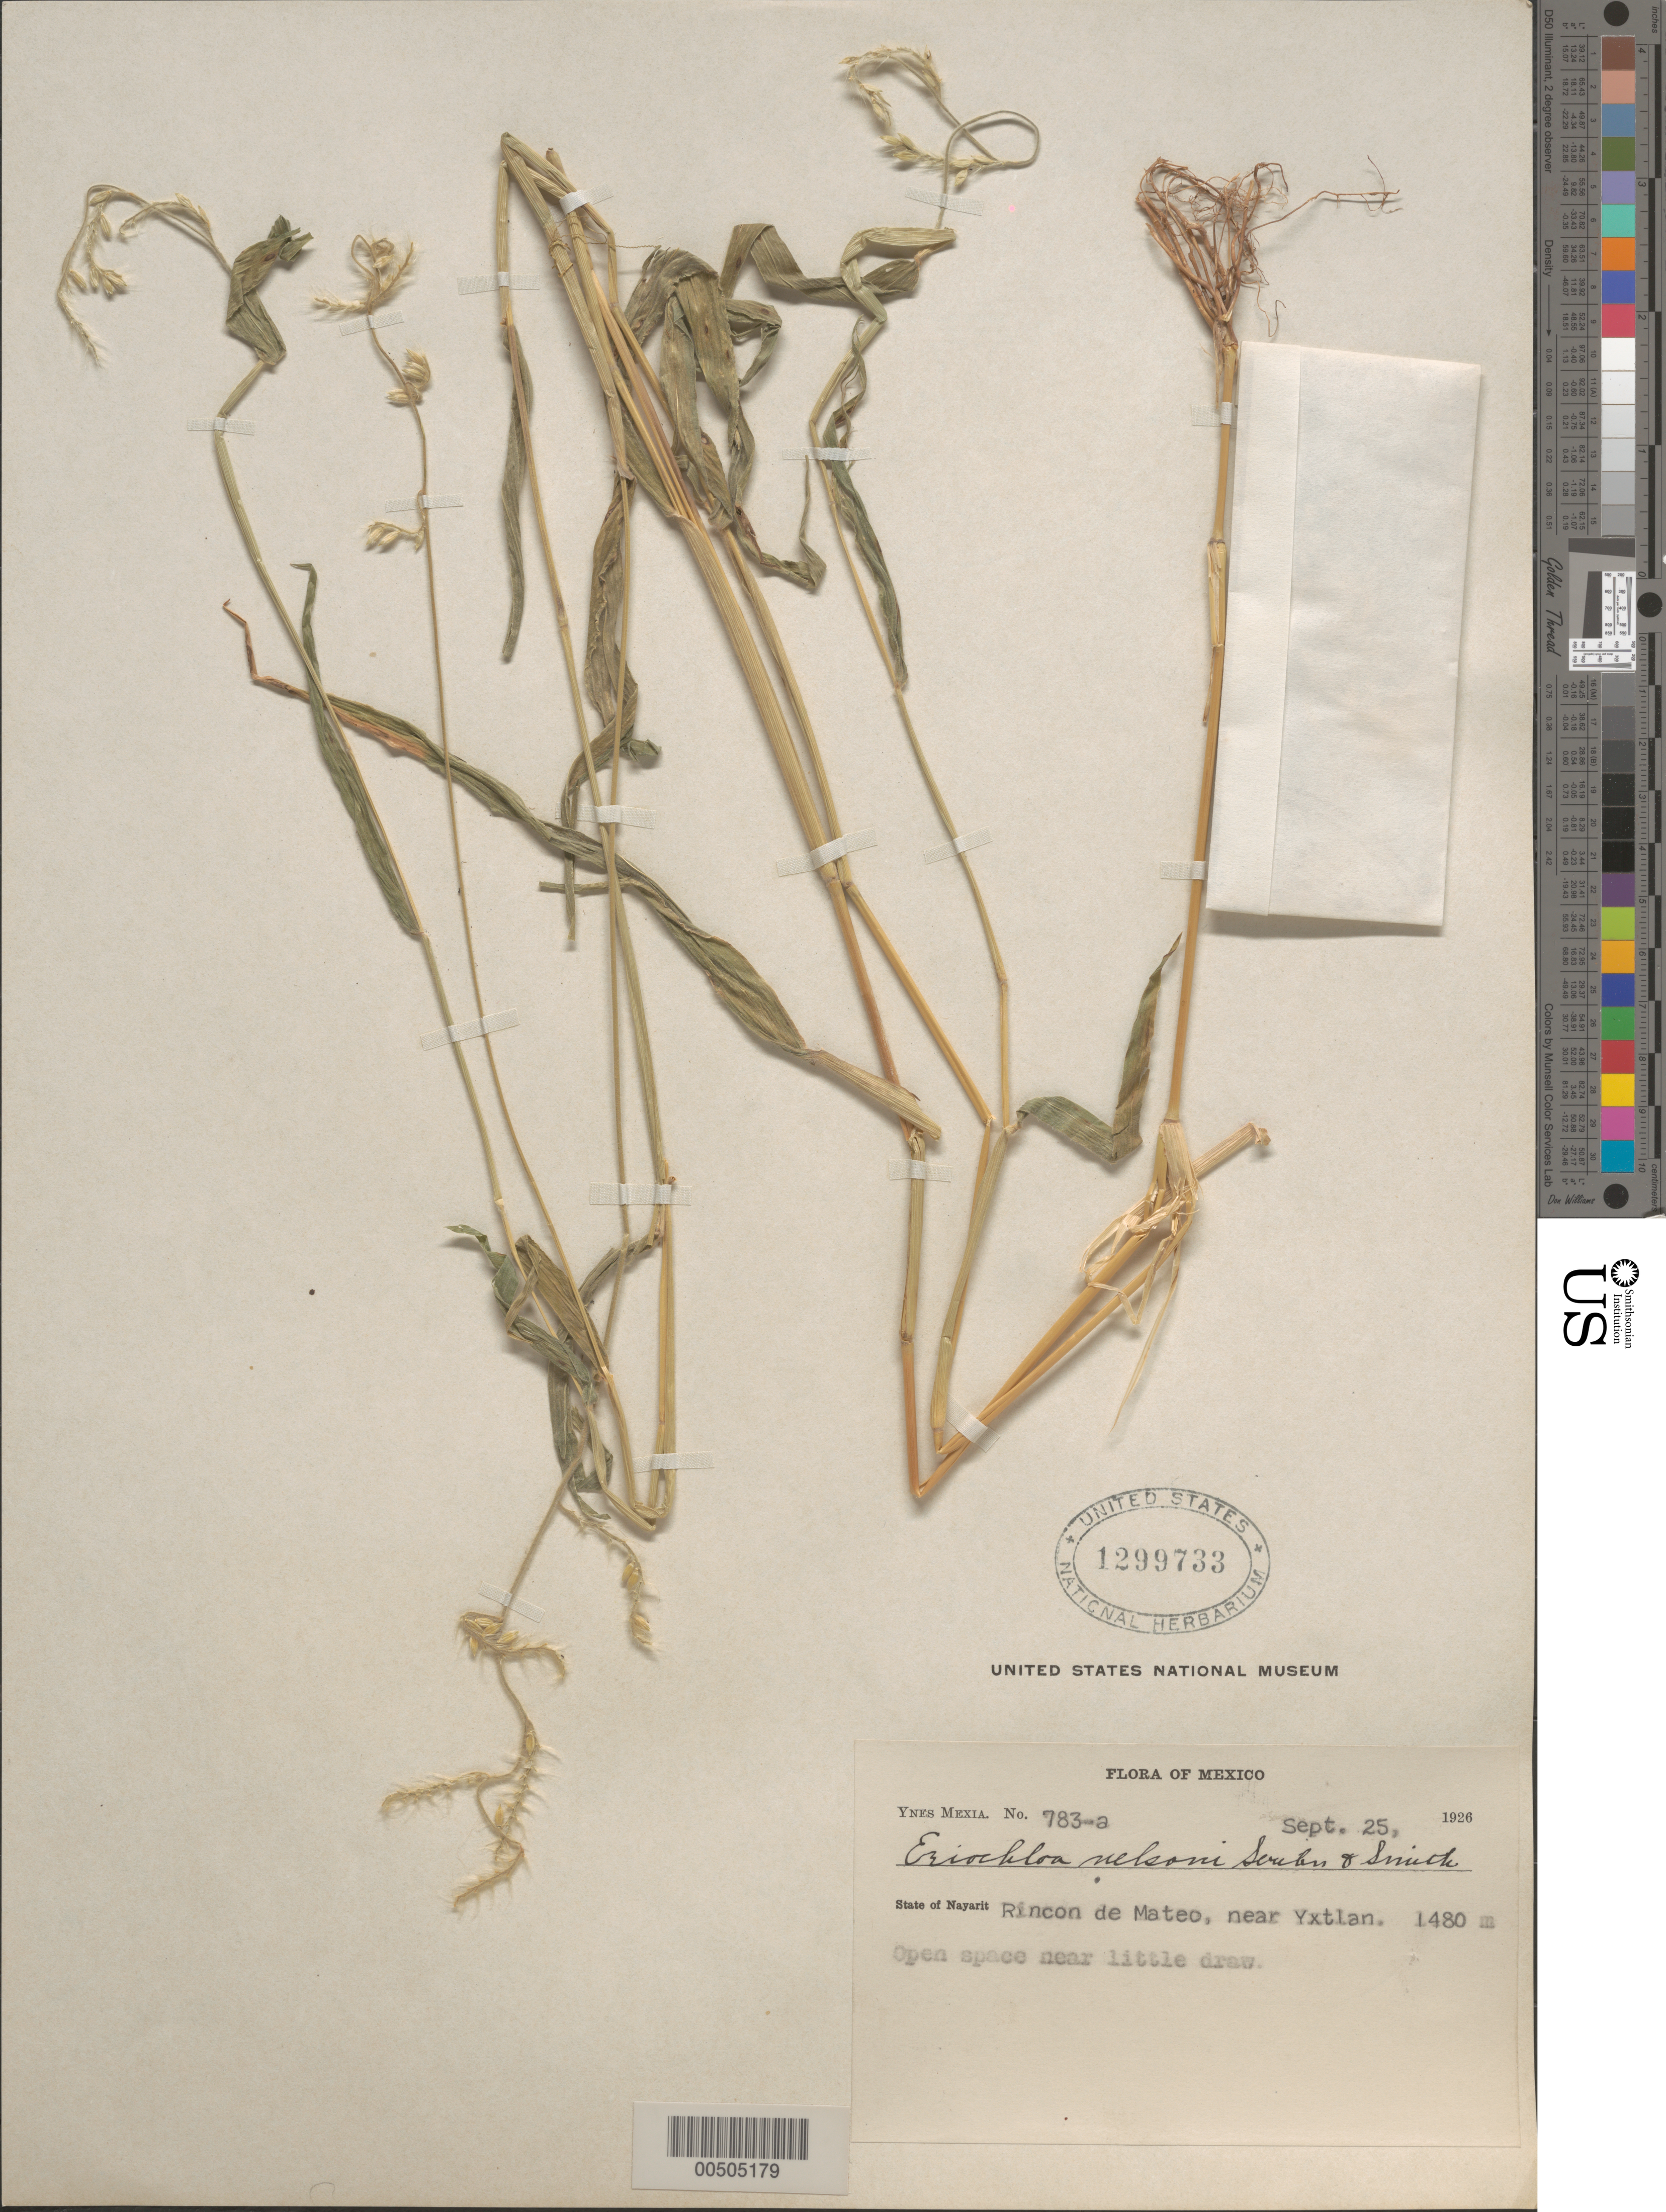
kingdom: Plantae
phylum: Tracheophyta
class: Liliopsida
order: Poales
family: Poaceae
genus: Eriochloa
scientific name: Eriochloa nelsonii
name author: Scribn. & J.G. Sm.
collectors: Y. Mexia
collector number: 783-a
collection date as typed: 25 Sep 1926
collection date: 1926-09-25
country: Mexico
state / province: Nayarit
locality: Rincon de Mateo, near Yxtlan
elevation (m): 1480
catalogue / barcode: US 1299733